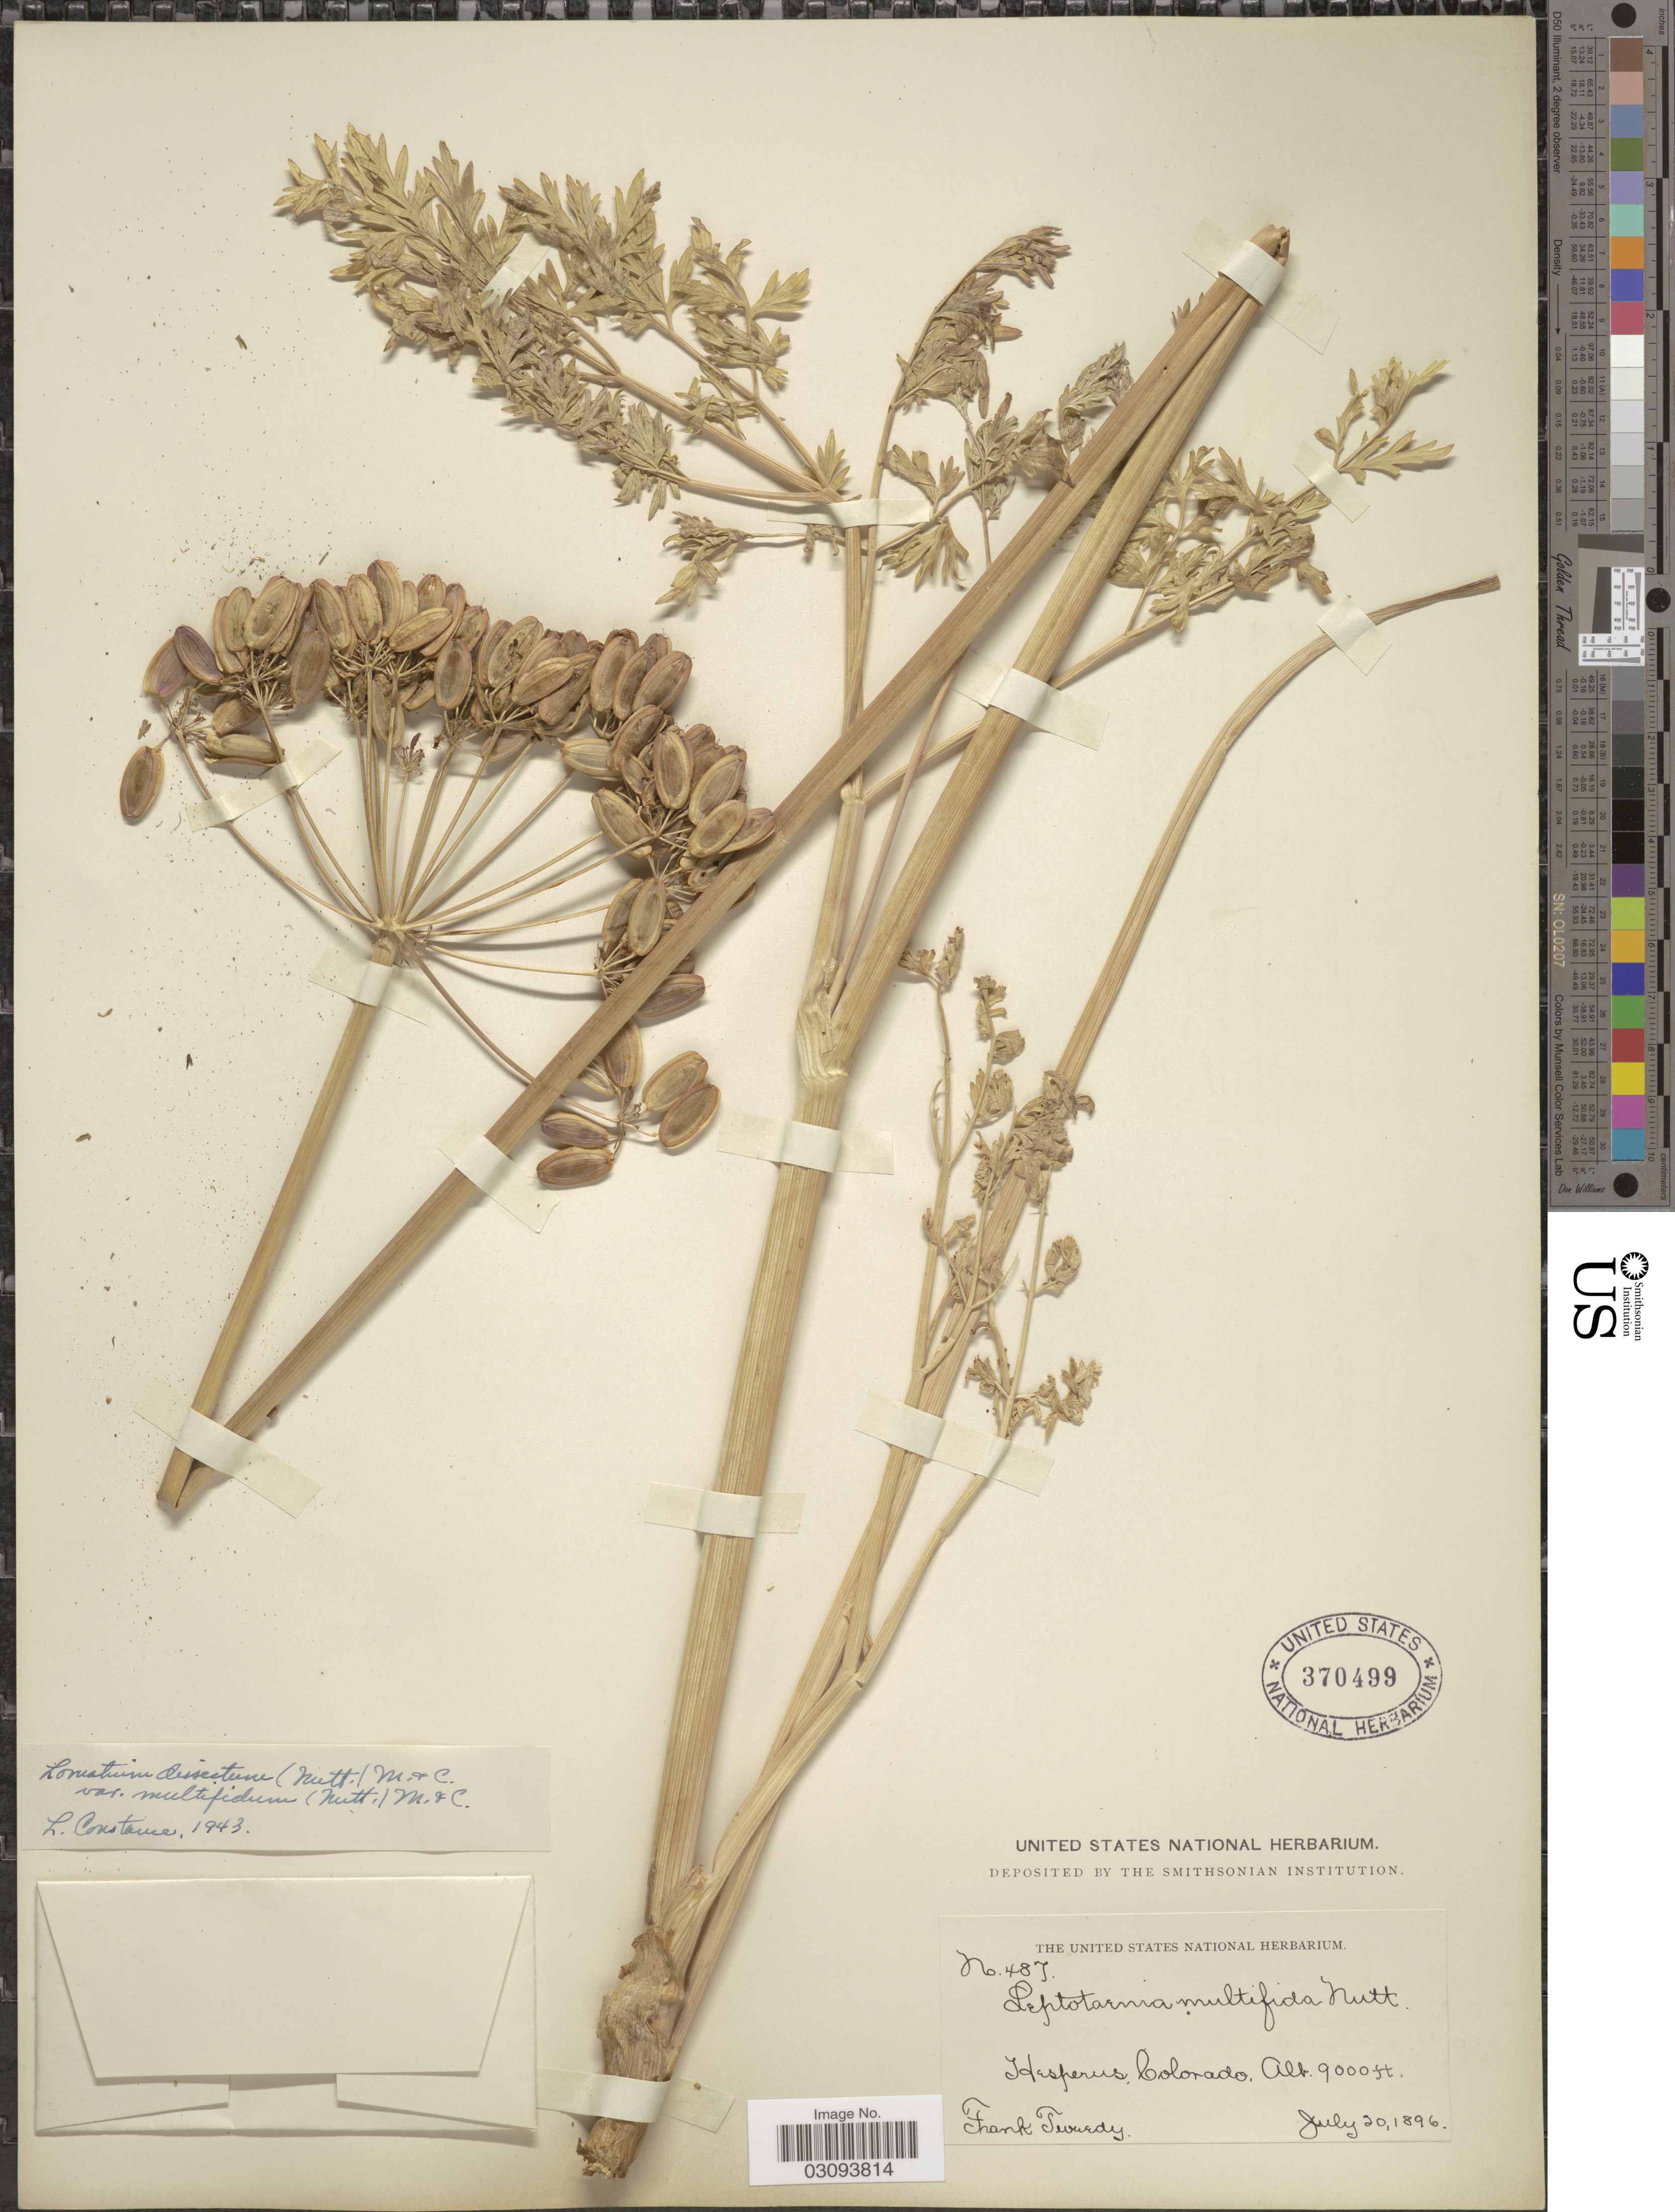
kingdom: Plantae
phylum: Tracheophyta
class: Magnoliopsida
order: Apiales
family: Apiaceae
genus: Lomatium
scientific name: Lomatium dissectum var. multifidum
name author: (Nutt.) Mathias & Constance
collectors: F. Tweedy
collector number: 487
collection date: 1896-07-20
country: United States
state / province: Colorado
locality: Hesperus.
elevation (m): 2743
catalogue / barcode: US 370499